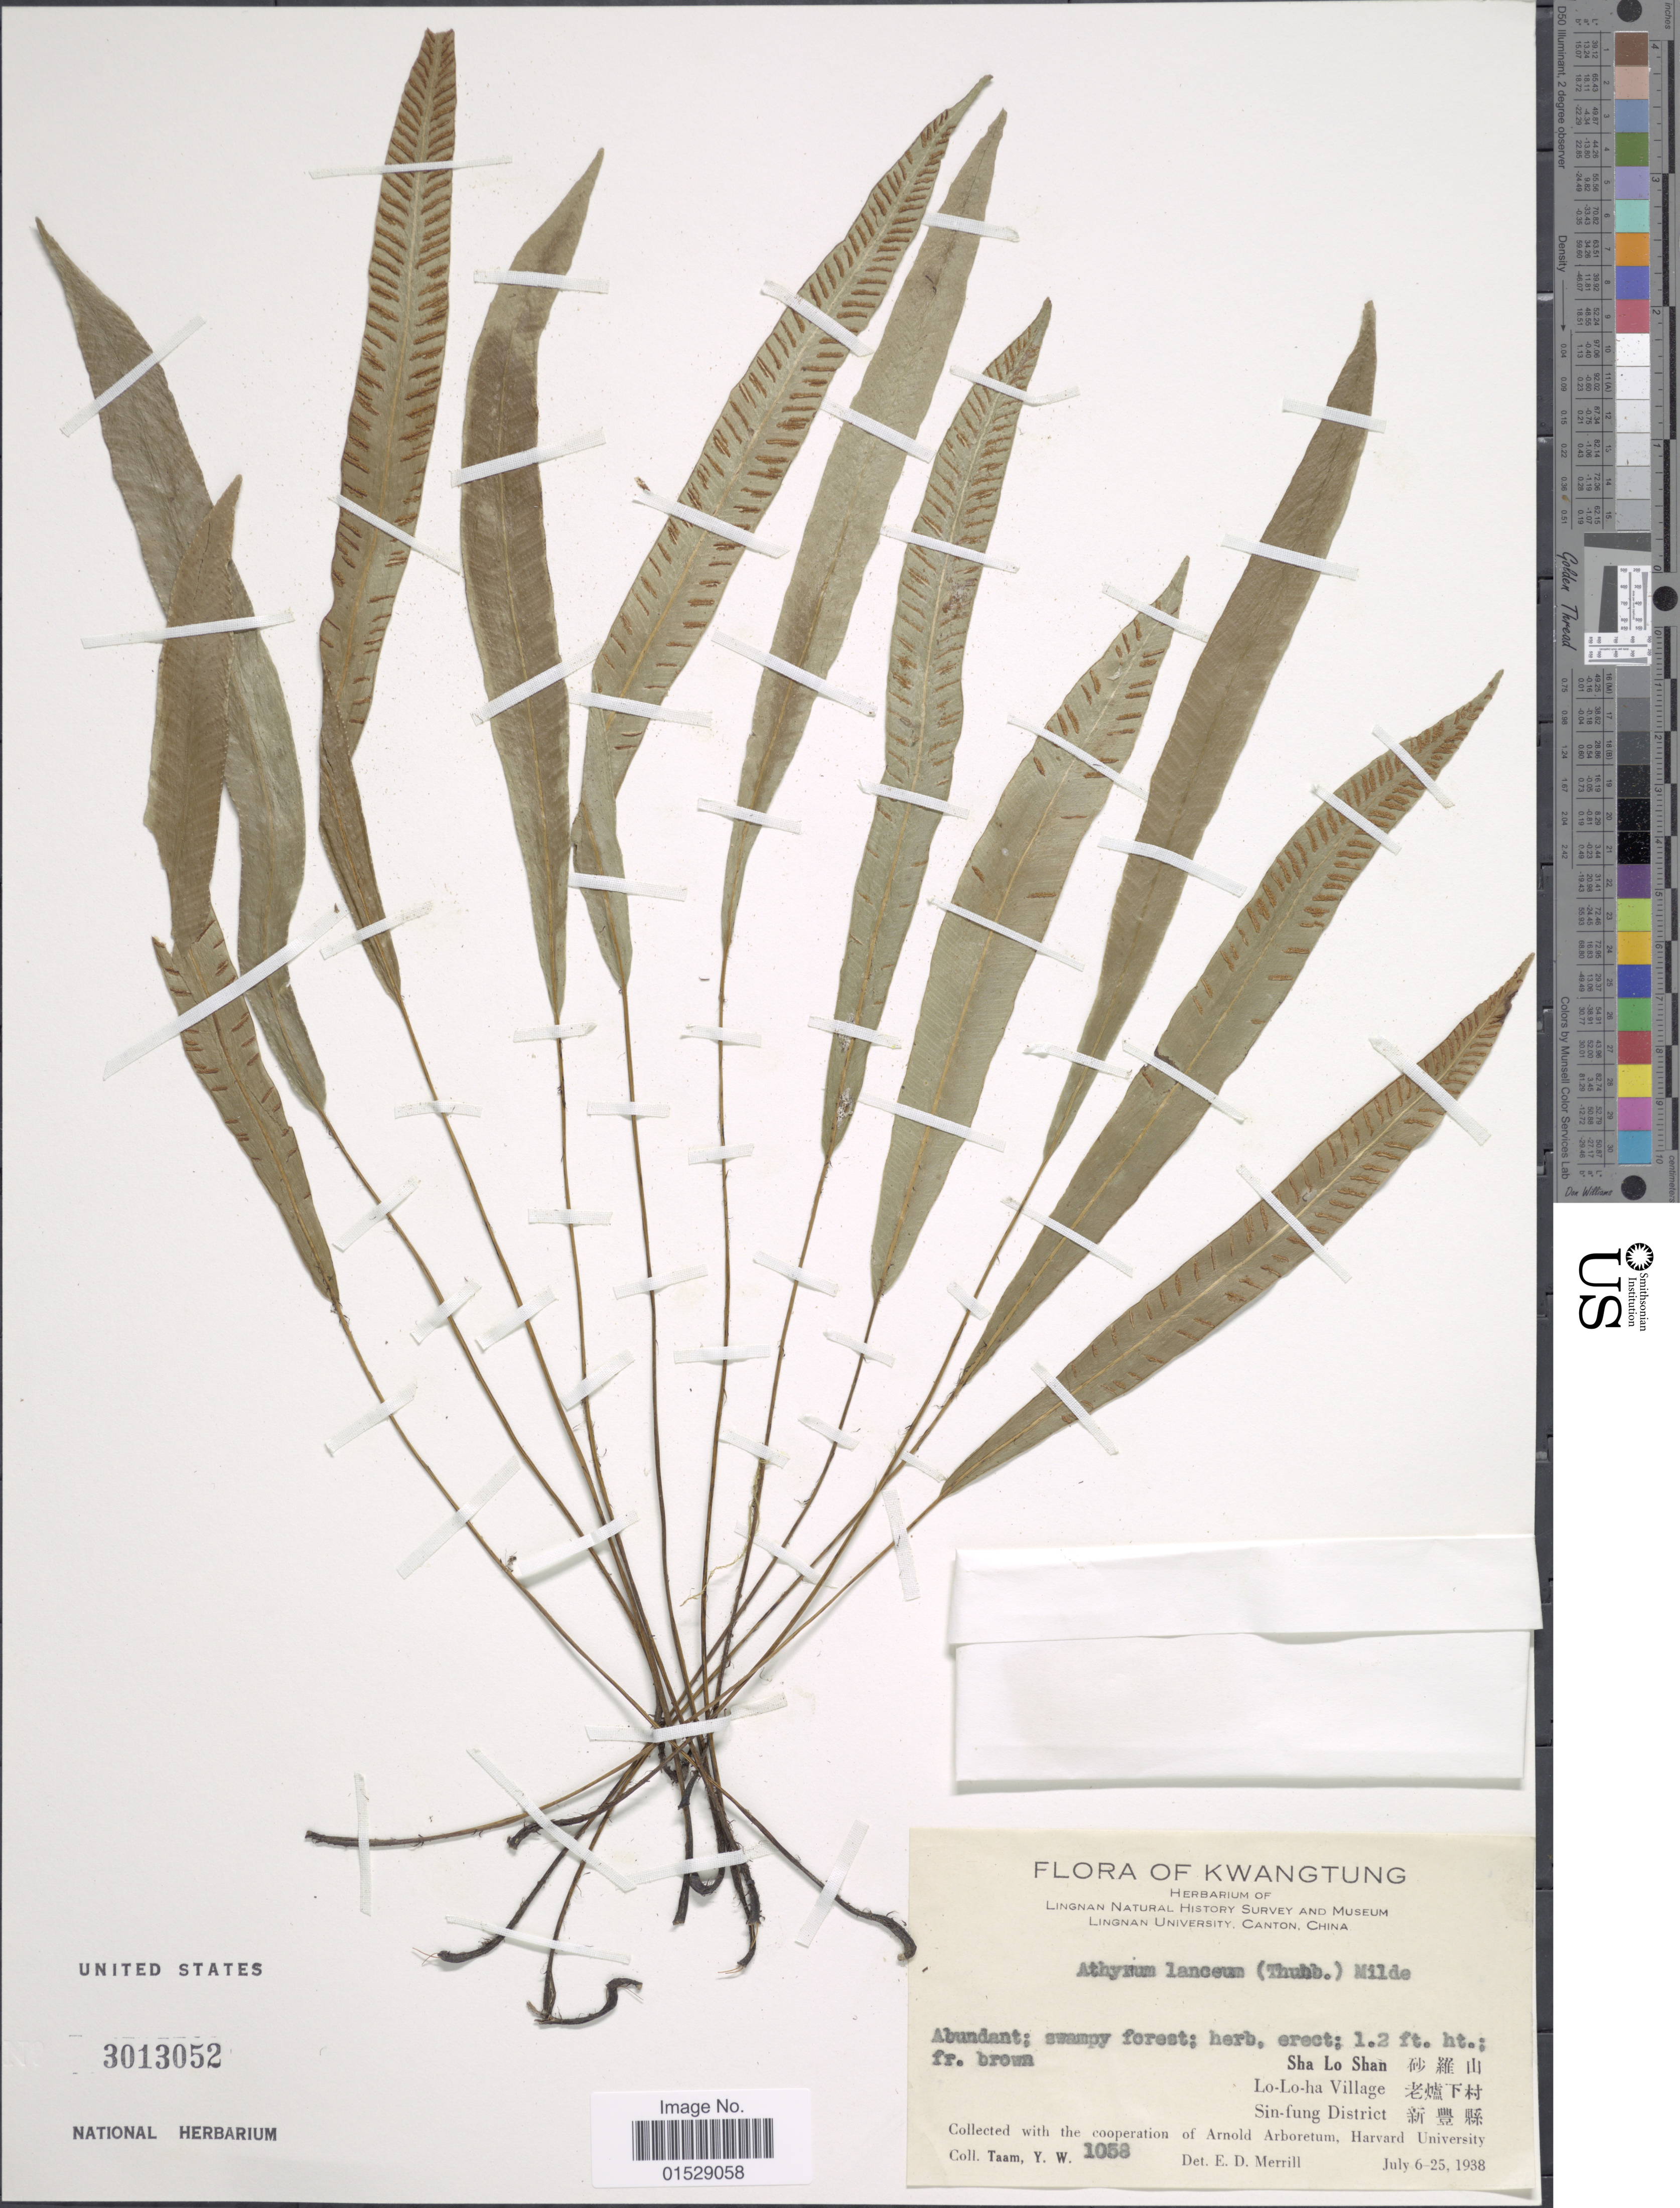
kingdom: Plantae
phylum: Tracheophyta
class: Polypodiopsida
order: Polypodiales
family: Athyriaceae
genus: Deparia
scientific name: Deparia lancea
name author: (Thunb.) Fraser-Jenk.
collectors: Y. W. Taam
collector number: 1058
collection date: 1938-07-06/1938-07-25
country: China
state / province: Guangdong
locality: Kwangtung, Sha Lo Shan, Lo-Lo-ha Village, Sin-fung District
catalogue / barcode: US 3013052